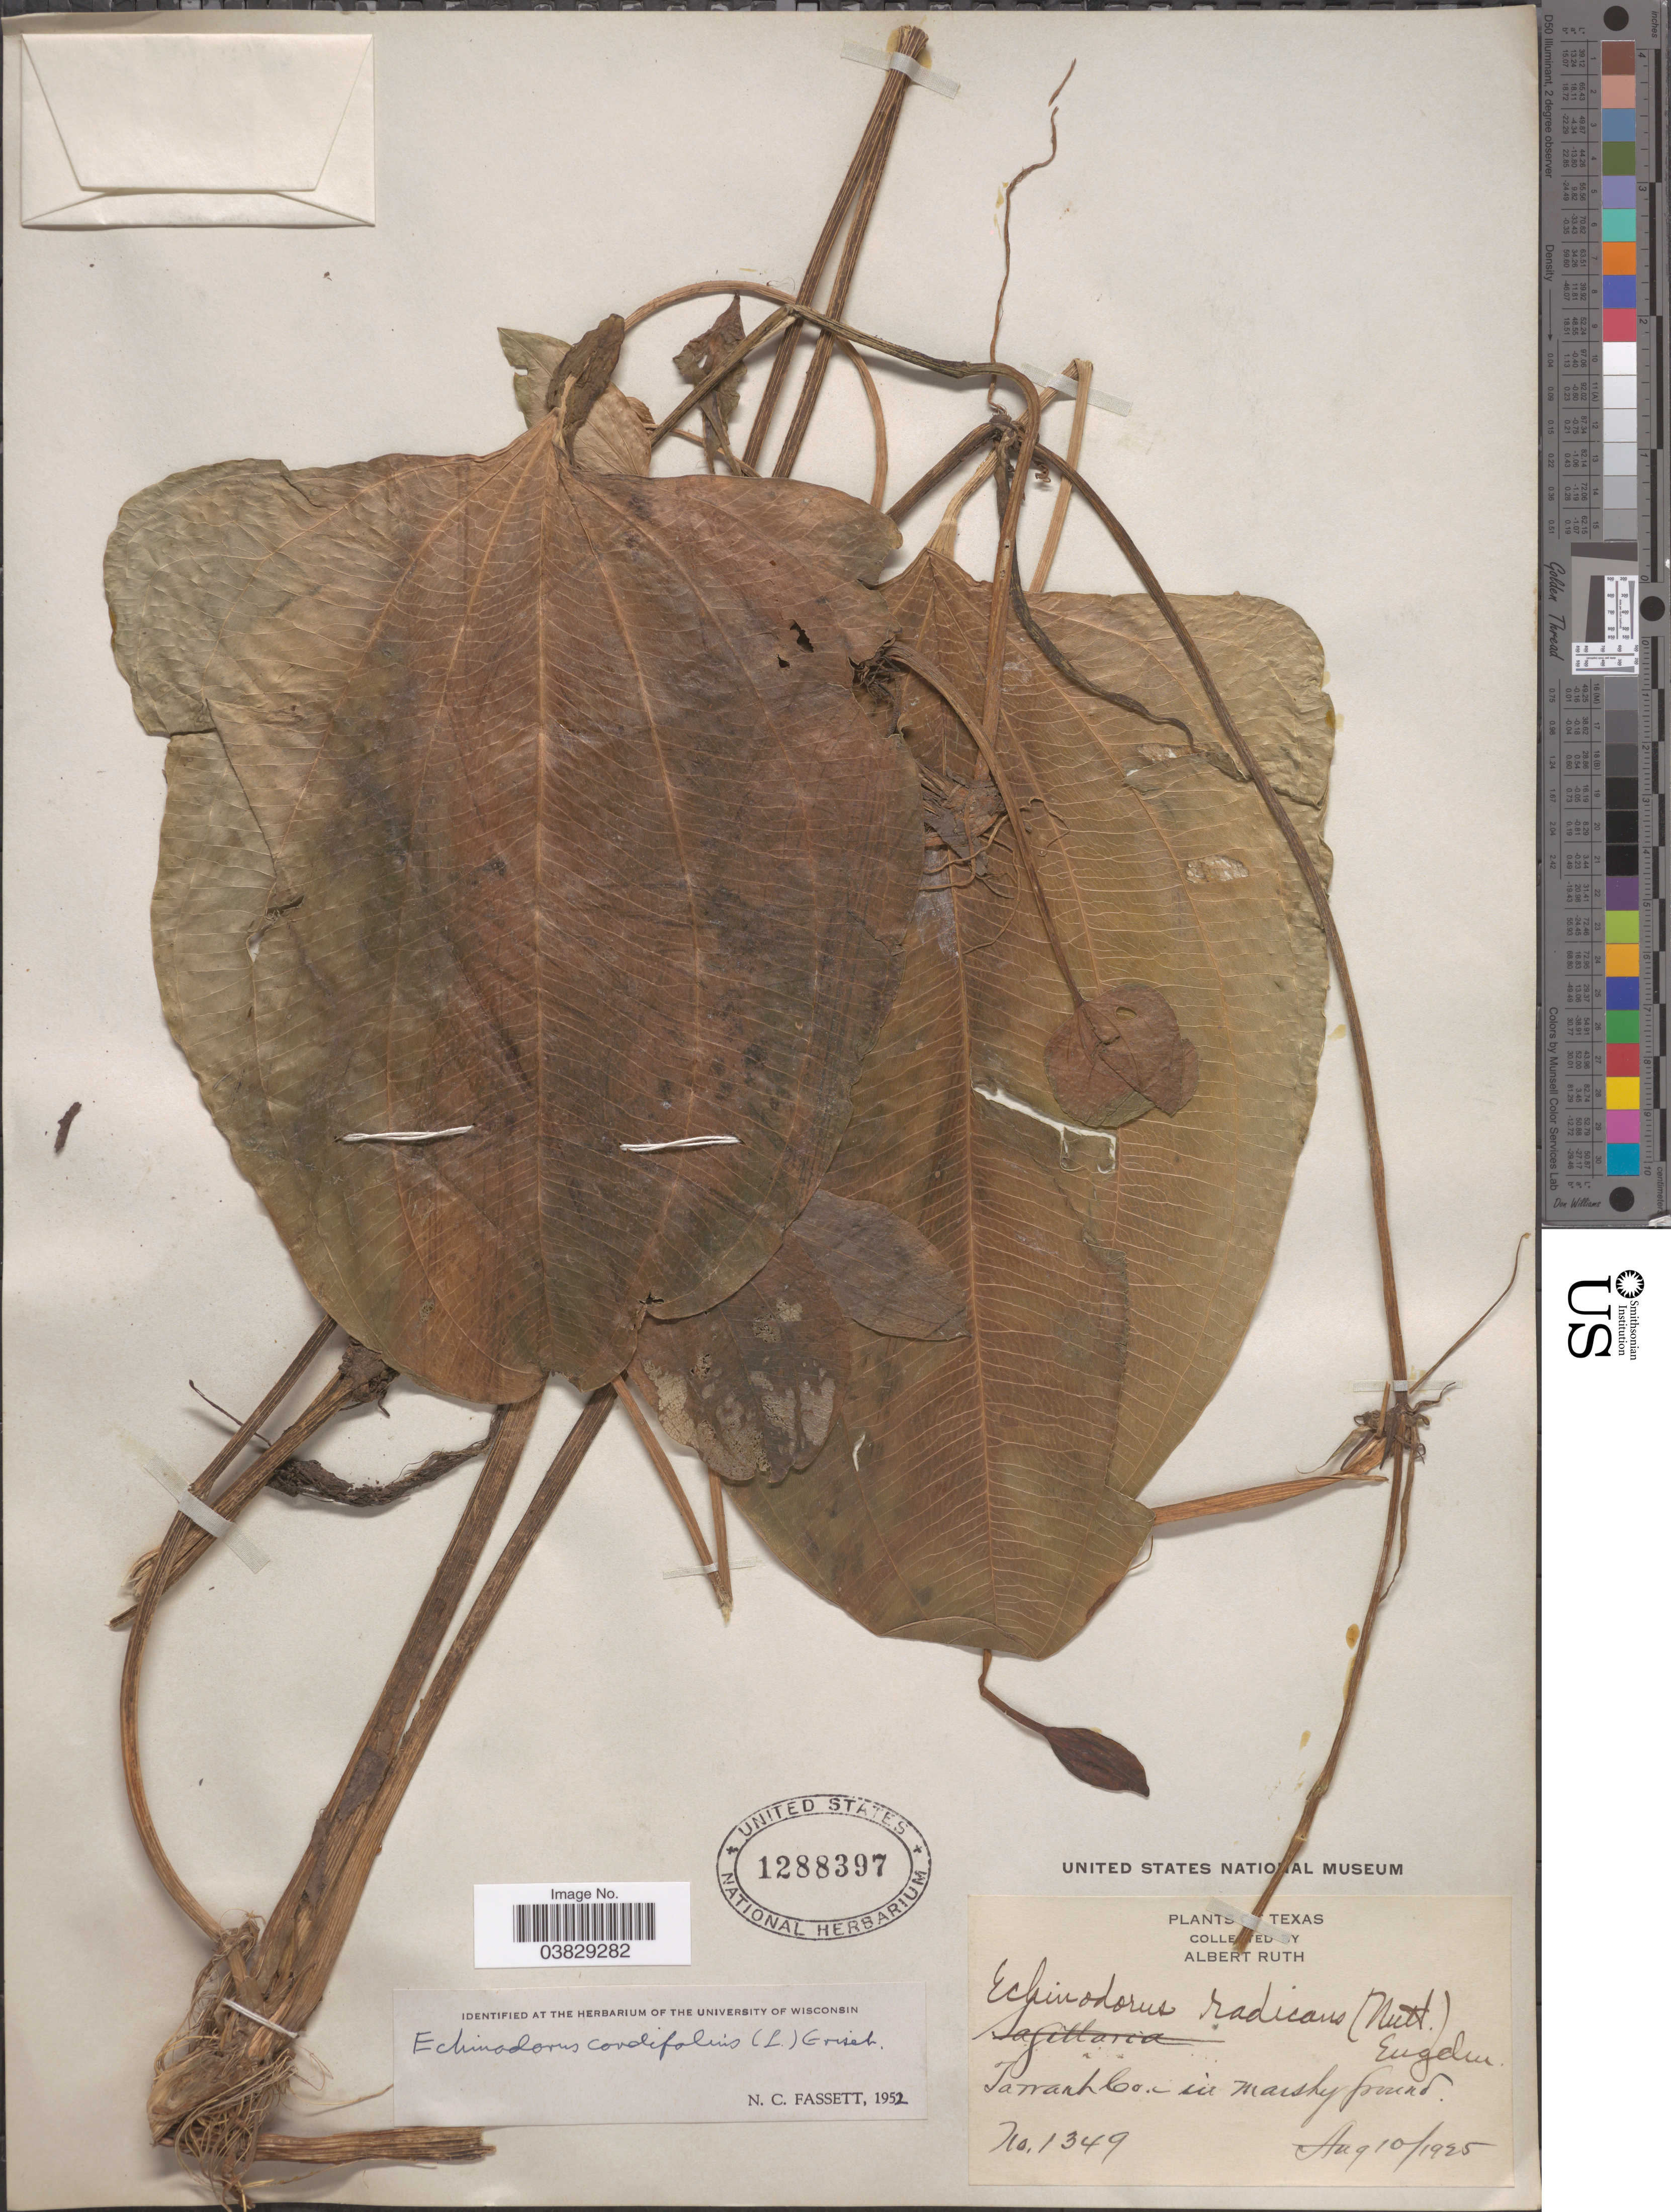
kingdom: Plantae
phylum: Tracheophyta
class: Liliopsida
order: Alismatales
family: Alismataceae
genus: Echinodorus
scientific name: Echinodorus cordifolius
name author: (L.) Griseb.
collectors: A. Ruth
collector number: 1349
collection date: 1925-08-10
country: United States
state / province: Texas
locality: Tarrant Co.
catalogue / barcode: US 1288397